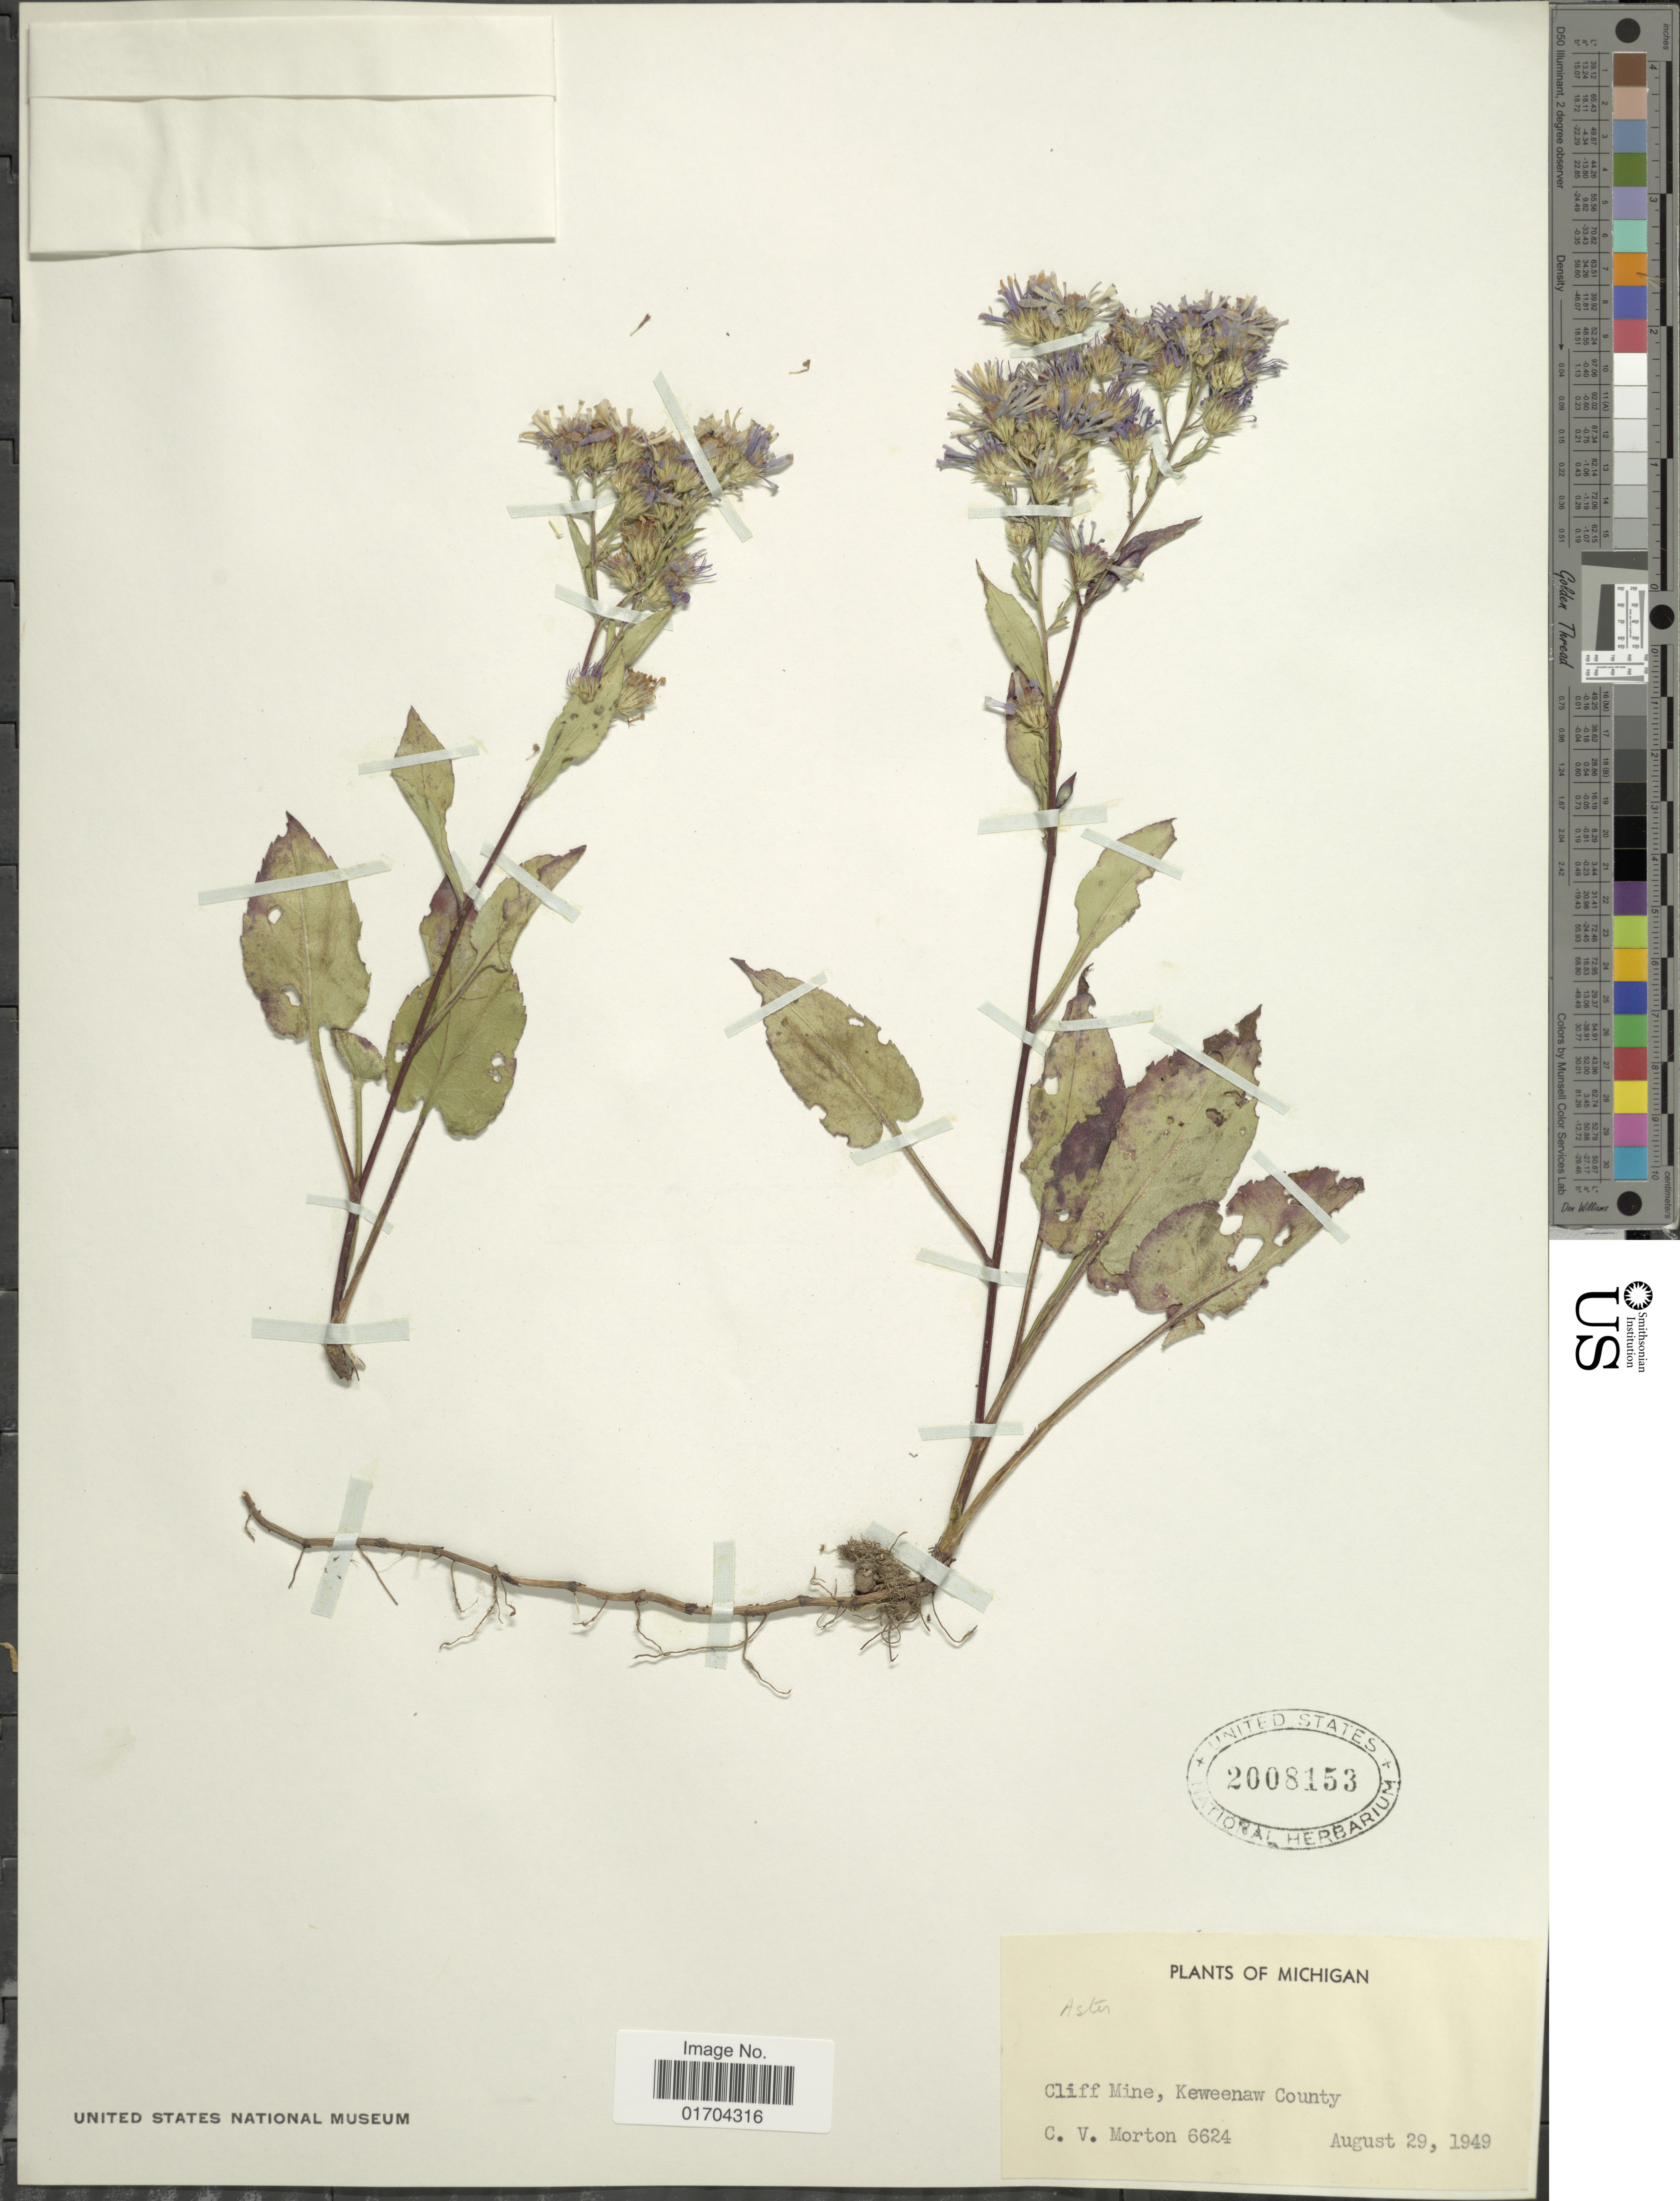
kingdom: Plantae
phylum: Tracheophyta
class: Magnoliopsida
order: Asterales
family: Asteraceae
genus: Symphyotrichum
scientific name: Symphyotrichum sp.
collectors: C. V. Morton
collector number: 6624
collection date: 1949-08-29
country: United States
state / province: Michigan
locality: Cliff Mine, Keweenaw County.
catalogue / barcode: US 2008153